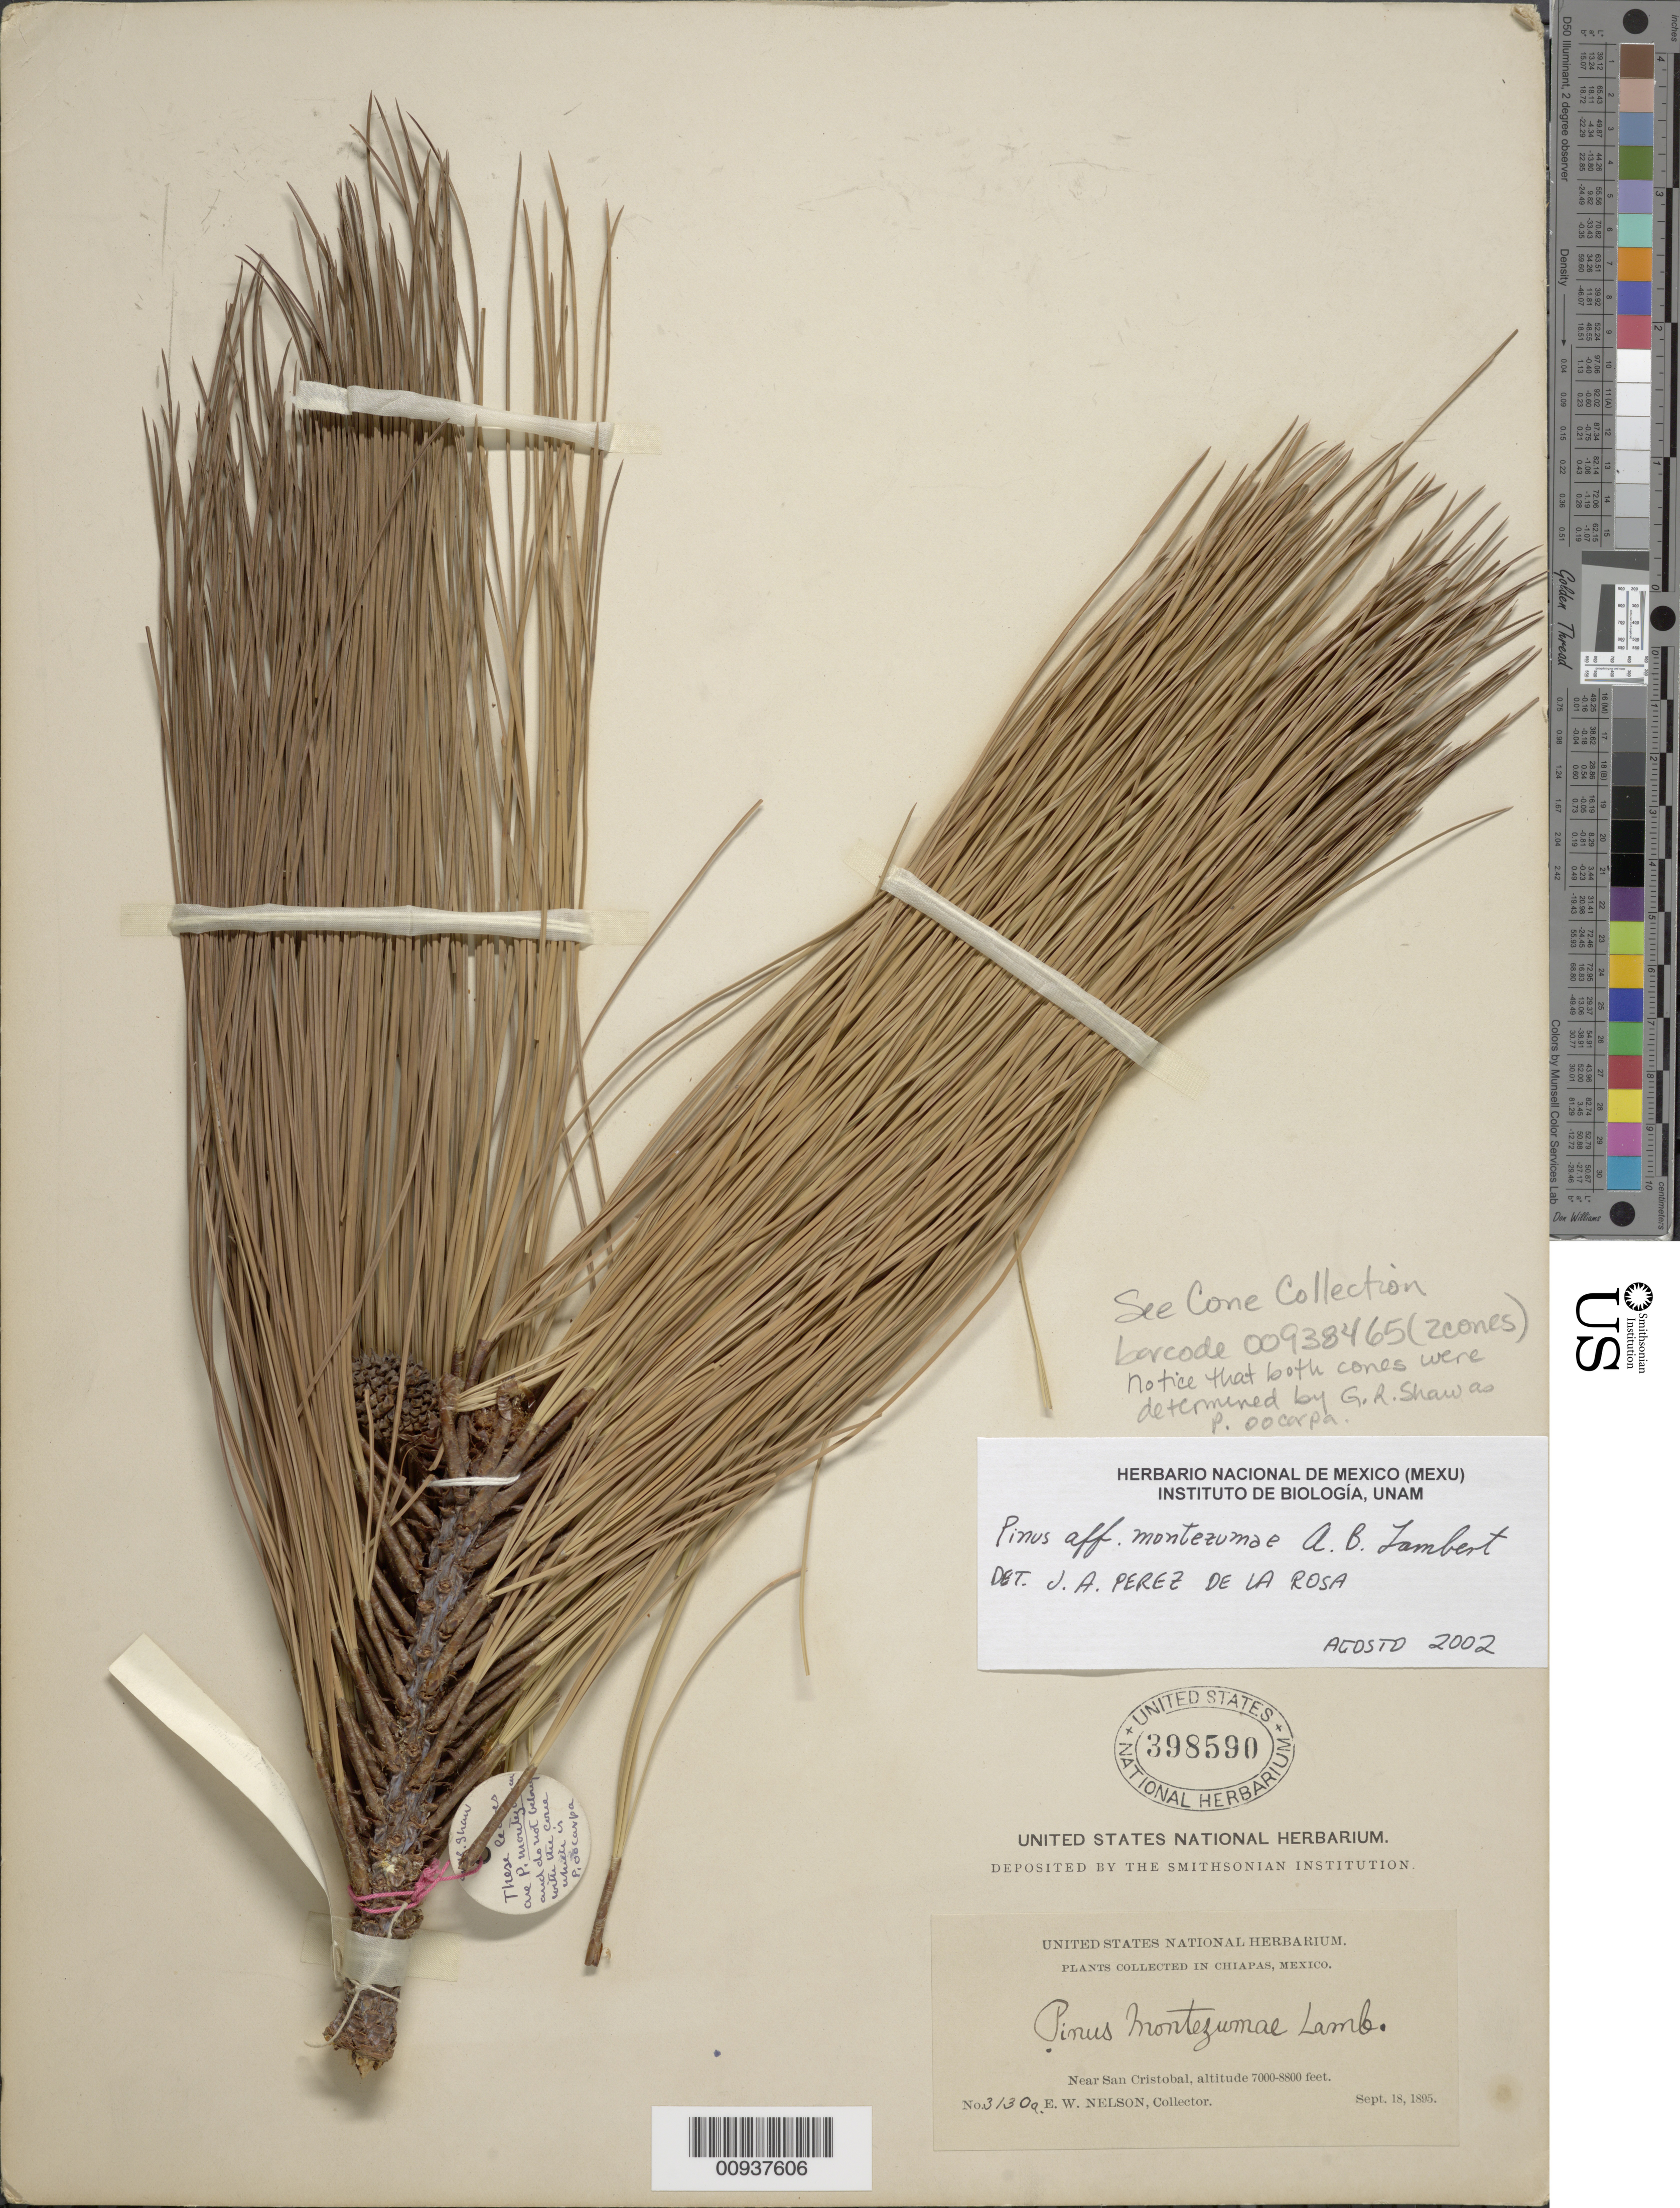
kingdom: Plantae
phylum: Tracheophyta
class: Pinopsida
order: Pinales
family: Pinaceae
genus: Pinus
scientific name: Pinus montezumae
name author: Lamb.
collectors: E. W. Nelson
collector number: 3130 a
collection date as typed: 18 Sep 1895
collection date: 1895-09-18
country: Mexico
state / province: Chiapas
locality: Near San Cristóbal.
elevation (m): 2134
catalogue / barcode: US 398590